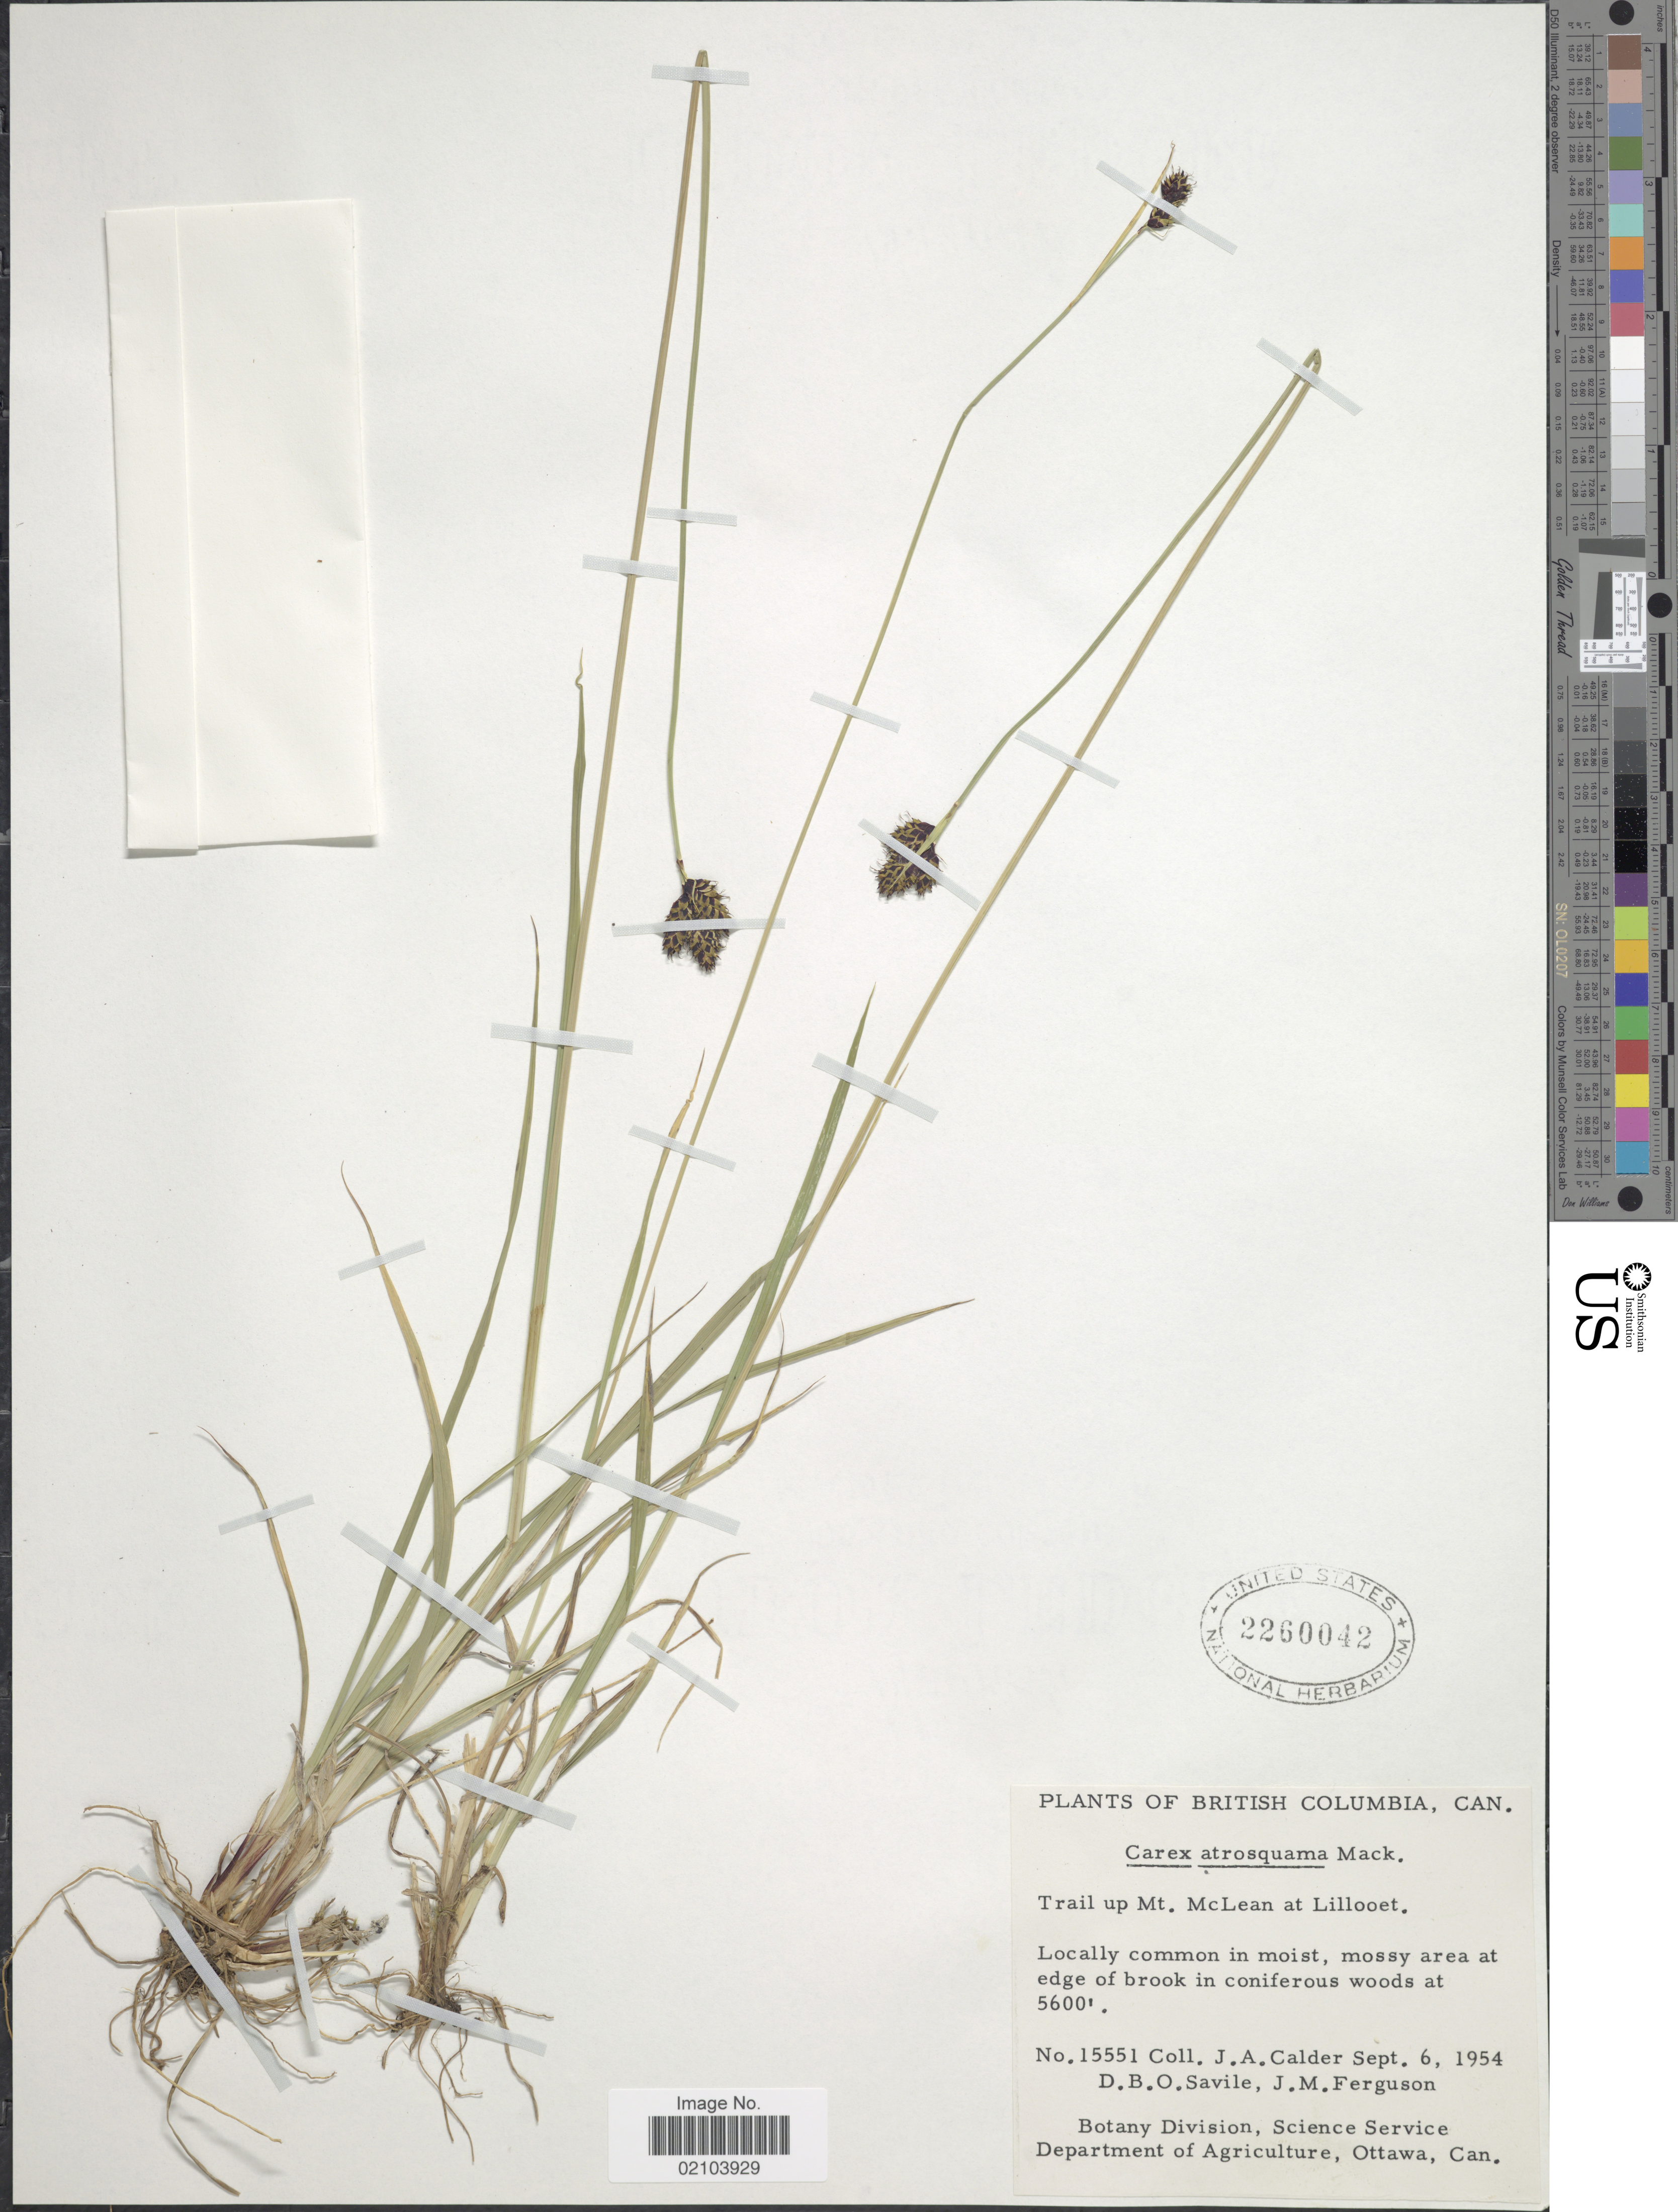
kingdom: Plantae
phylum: Tracheophyta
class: Liliopsida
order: Poales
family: Cyperaceae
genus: Carex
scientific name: Carex atrosquama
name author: Mack.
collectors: J. A. Calder, D. Savile & J. M. Ferguson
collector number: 15551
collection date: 1954-09-06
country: Canada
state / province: British Columbia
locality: Trail up Mt. McLean at Lillooet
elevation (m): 1707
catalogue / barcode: US 2260042